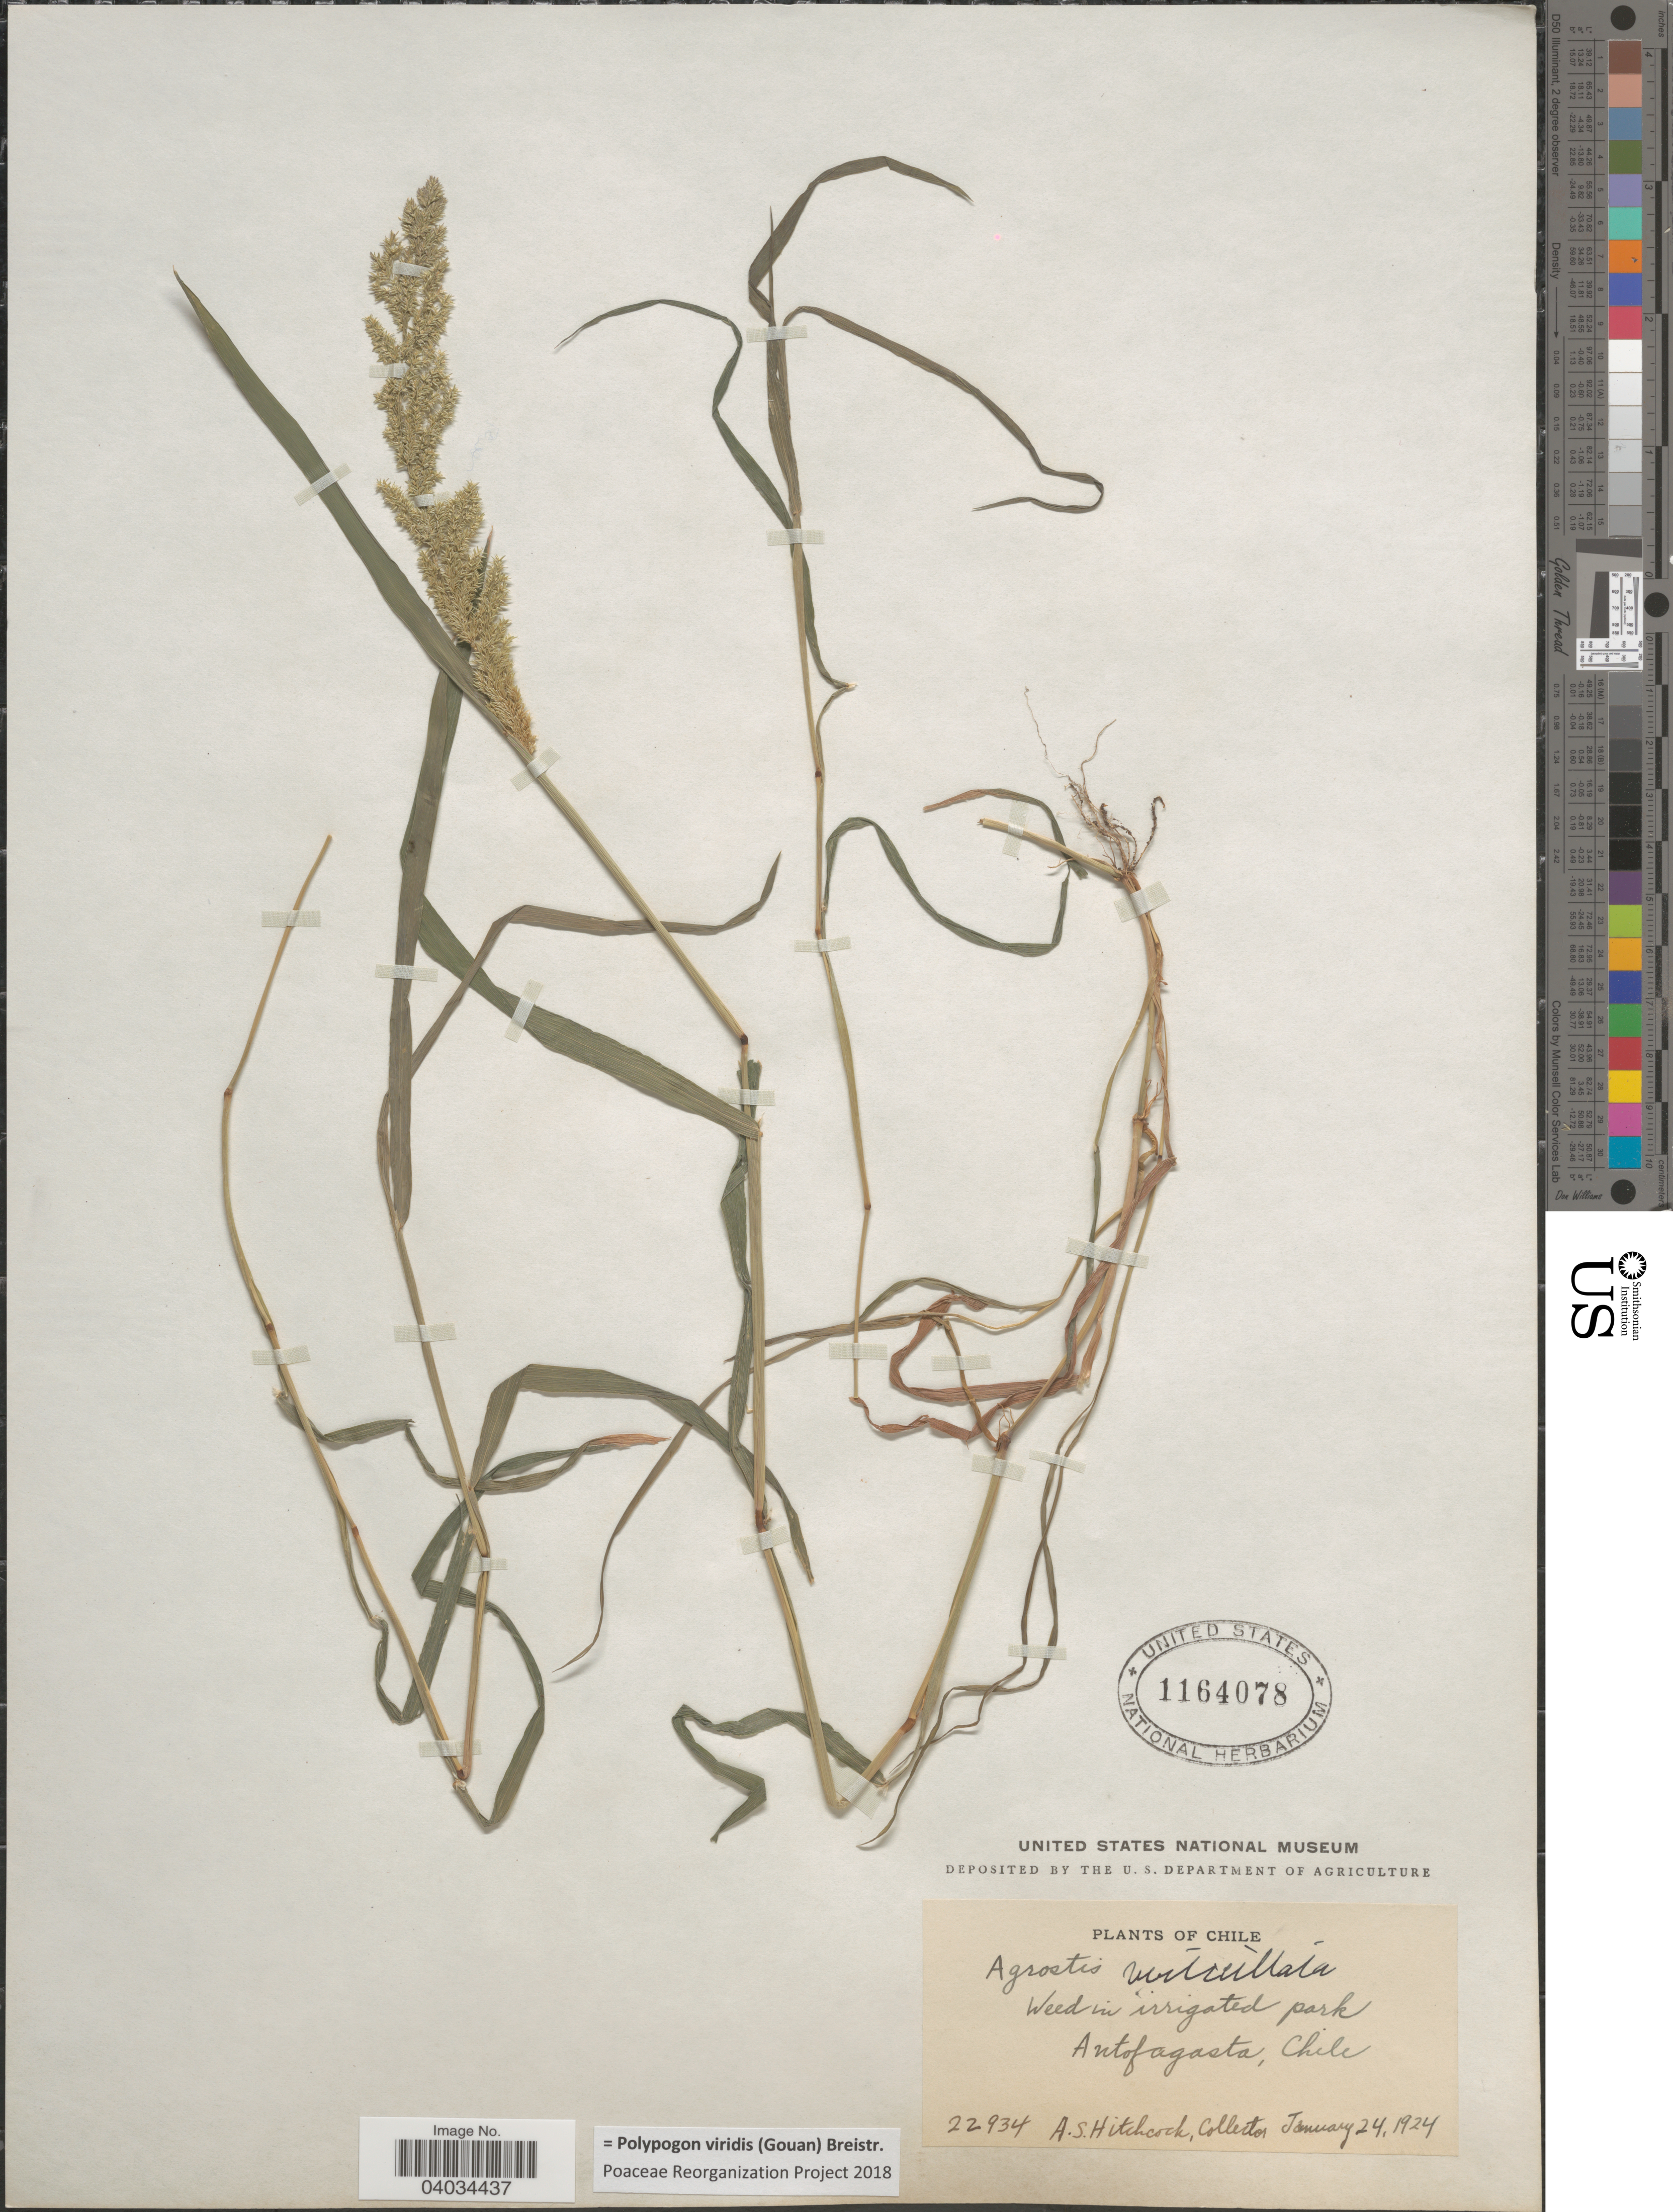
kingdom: Plantae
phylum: Tracheophyta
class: Liliopsida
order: Poales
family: Poaceae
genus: Polypogon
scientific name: Polypogon viridis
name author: (Gouan) Breistroffer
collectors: A. S. Hitchcock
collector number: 22934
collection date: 1924-01-24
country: Chile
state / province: Antofagasta (II)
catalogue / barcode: US 1164078